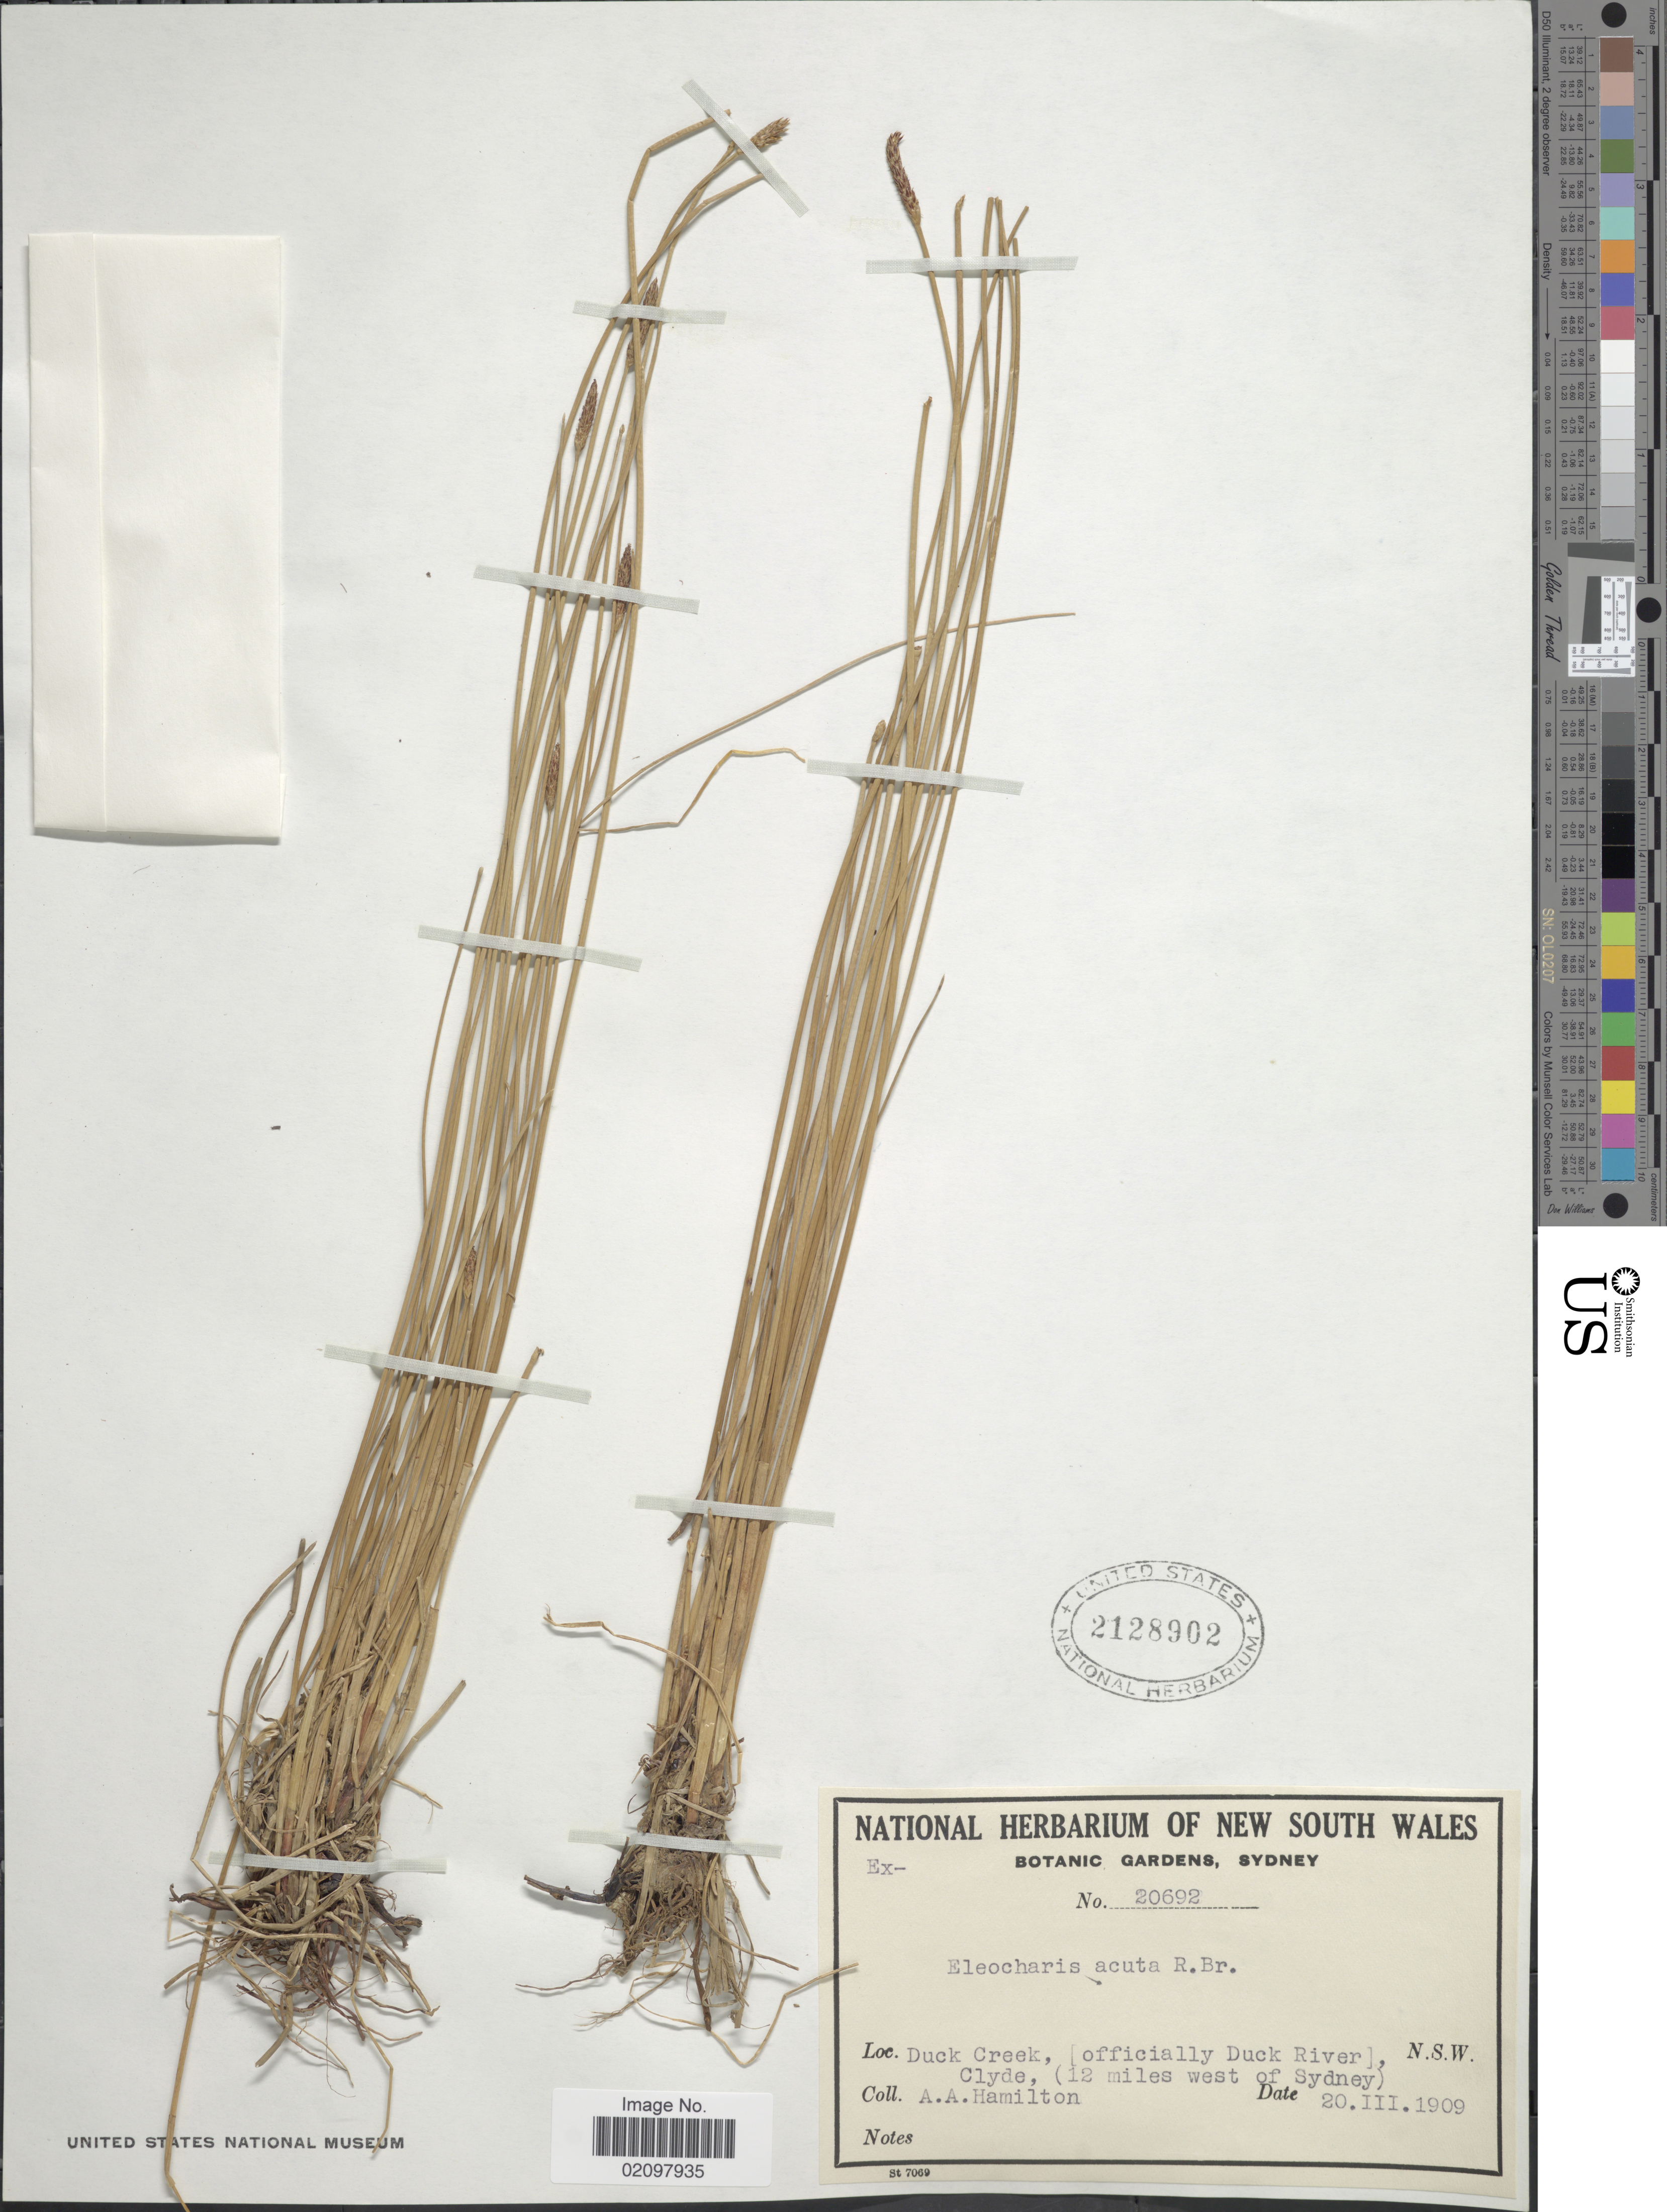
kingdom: Plantae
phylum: Tracheophyta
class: Liliopsida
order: Poales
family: Cyperaceae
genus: Eleocharis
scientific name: Eleocharis acuta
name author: R. Br.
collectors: A. A. Hamilton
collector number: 20692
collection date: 1909-03-20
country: Australia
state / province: New South Wales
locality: Duck Creek, [officialy Duck River], Clyde, (12 miles west of Sydney)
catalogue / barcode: US 2128902